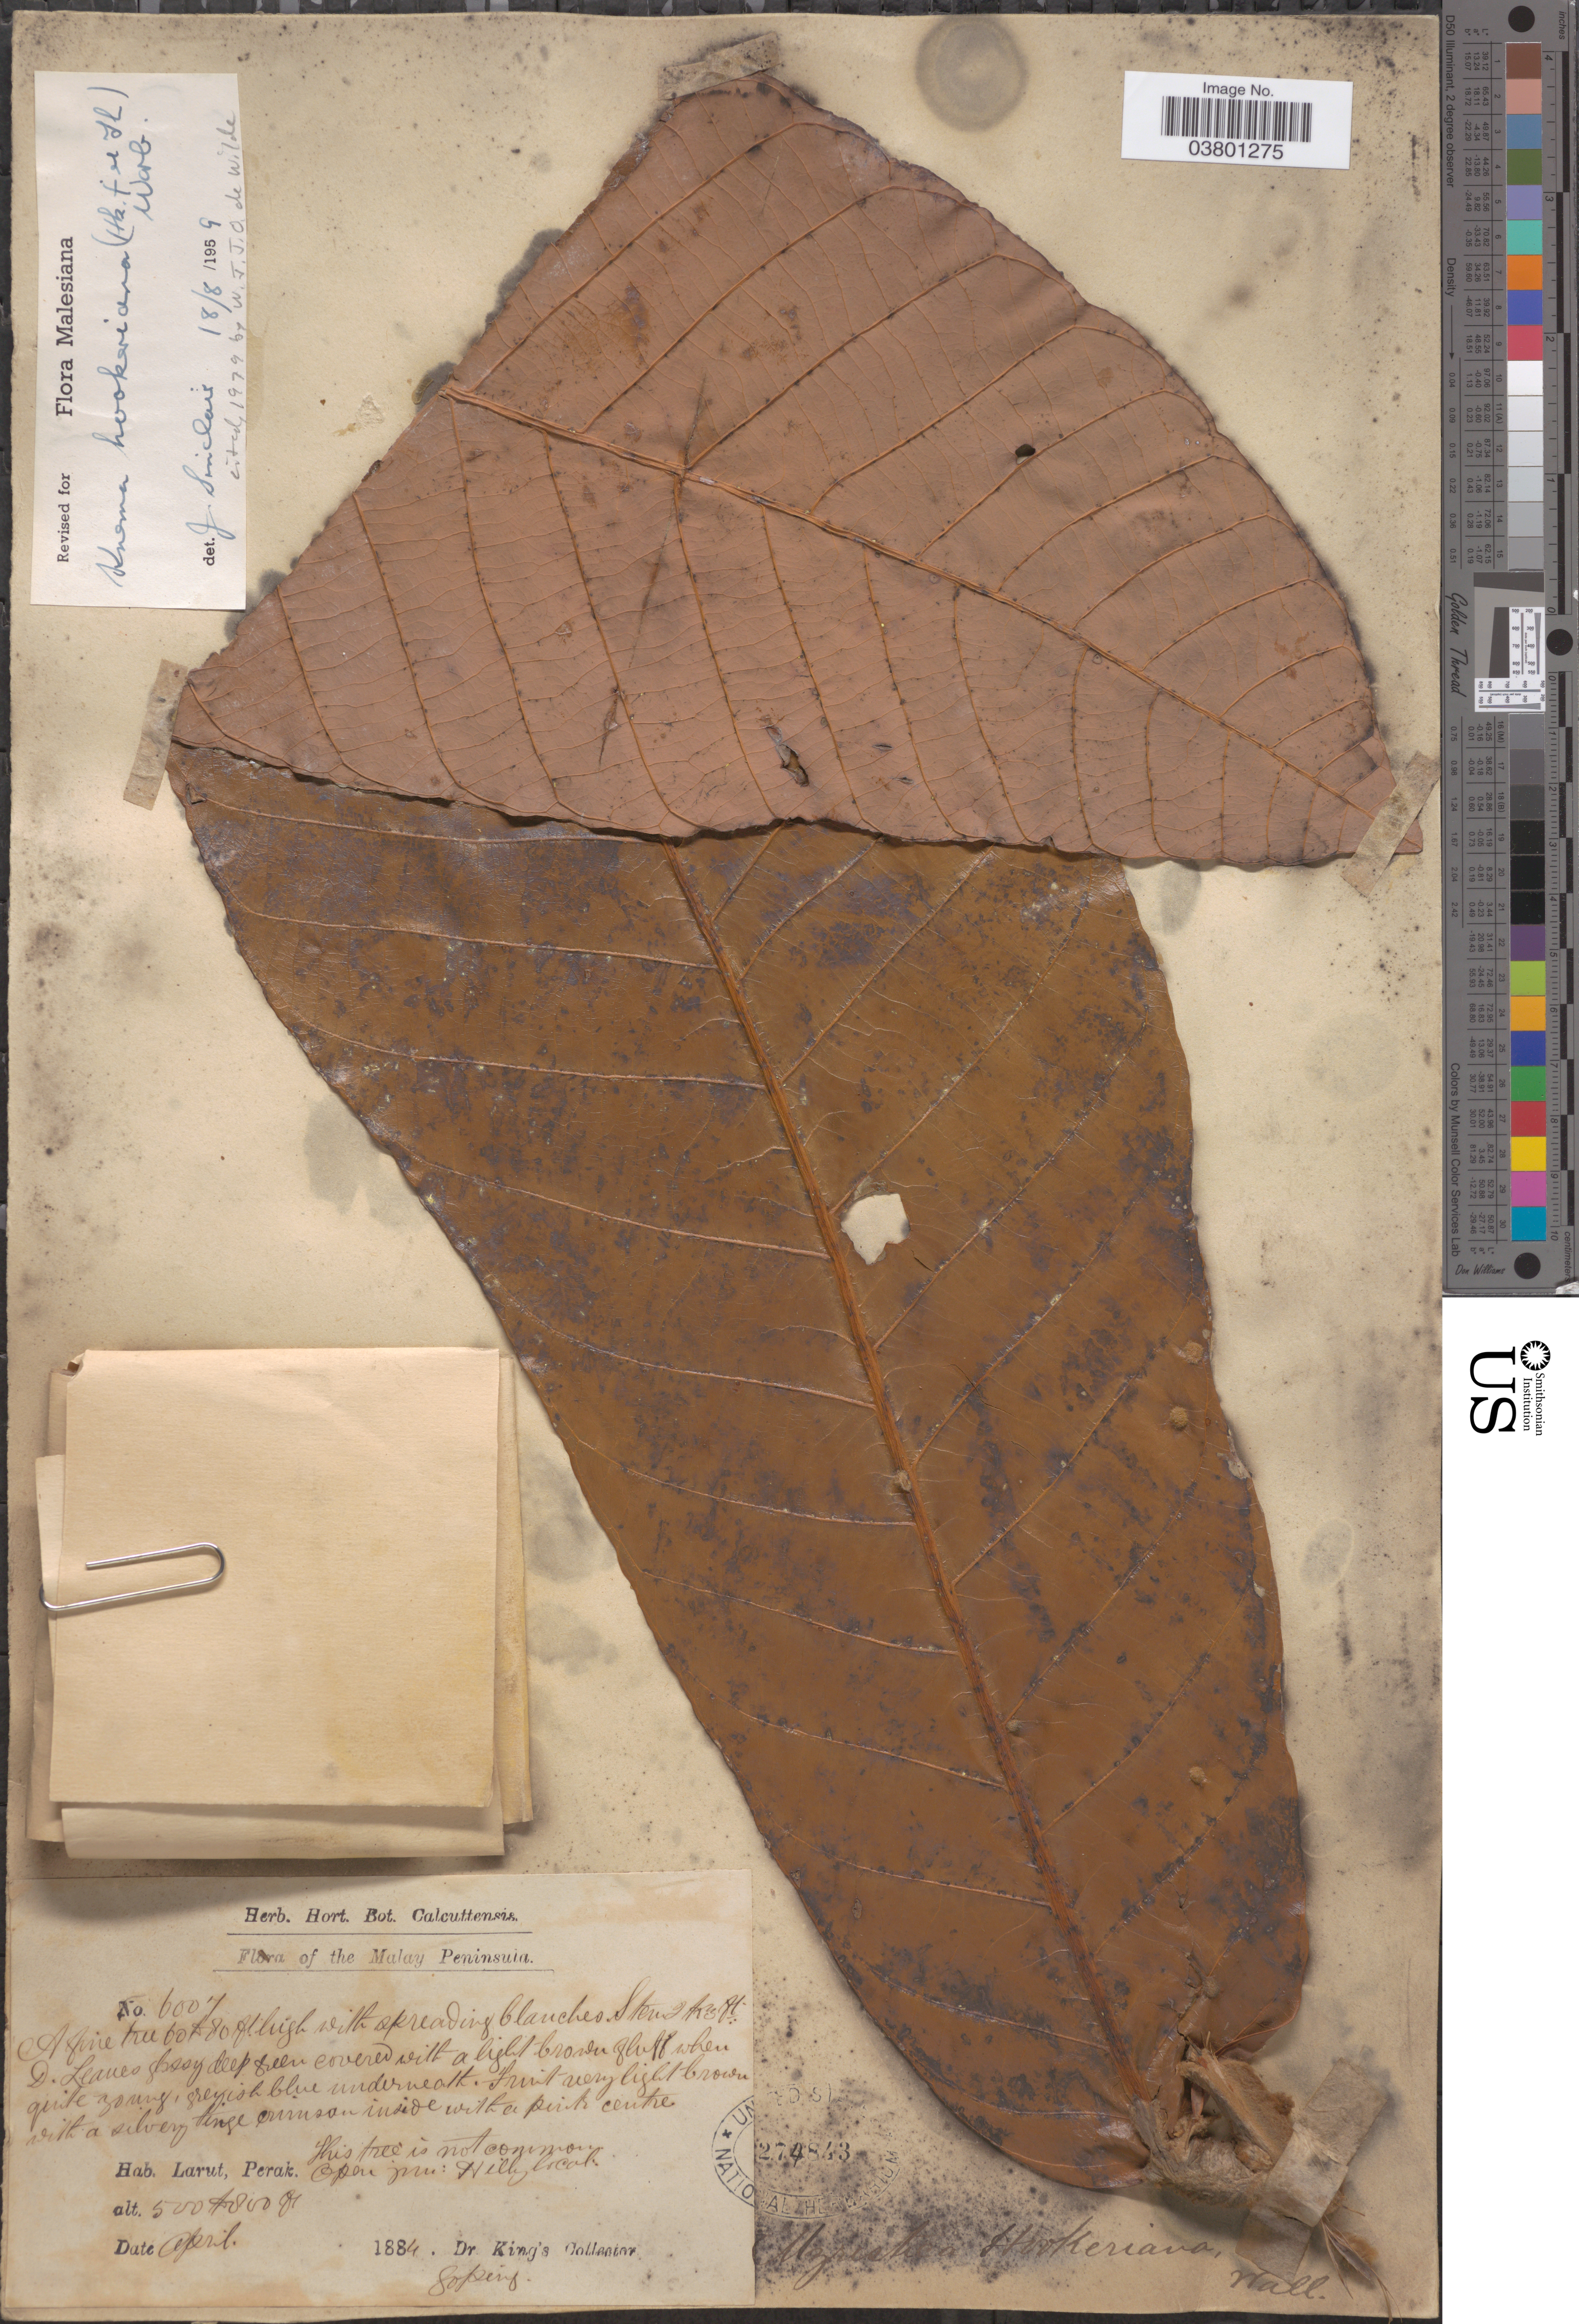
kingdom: Plantae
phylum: Tracheophyta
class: Magnoliopsida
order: Magnoliales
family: Myristicaceae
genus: Knema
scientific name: Knema hookeriana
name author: Warb.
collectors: Dr. King's collector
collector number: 6007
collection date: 1884-04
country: Malaysia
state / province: Perak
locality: The Malay Peninsula. Larut.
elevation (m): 152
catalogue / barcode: US 274843